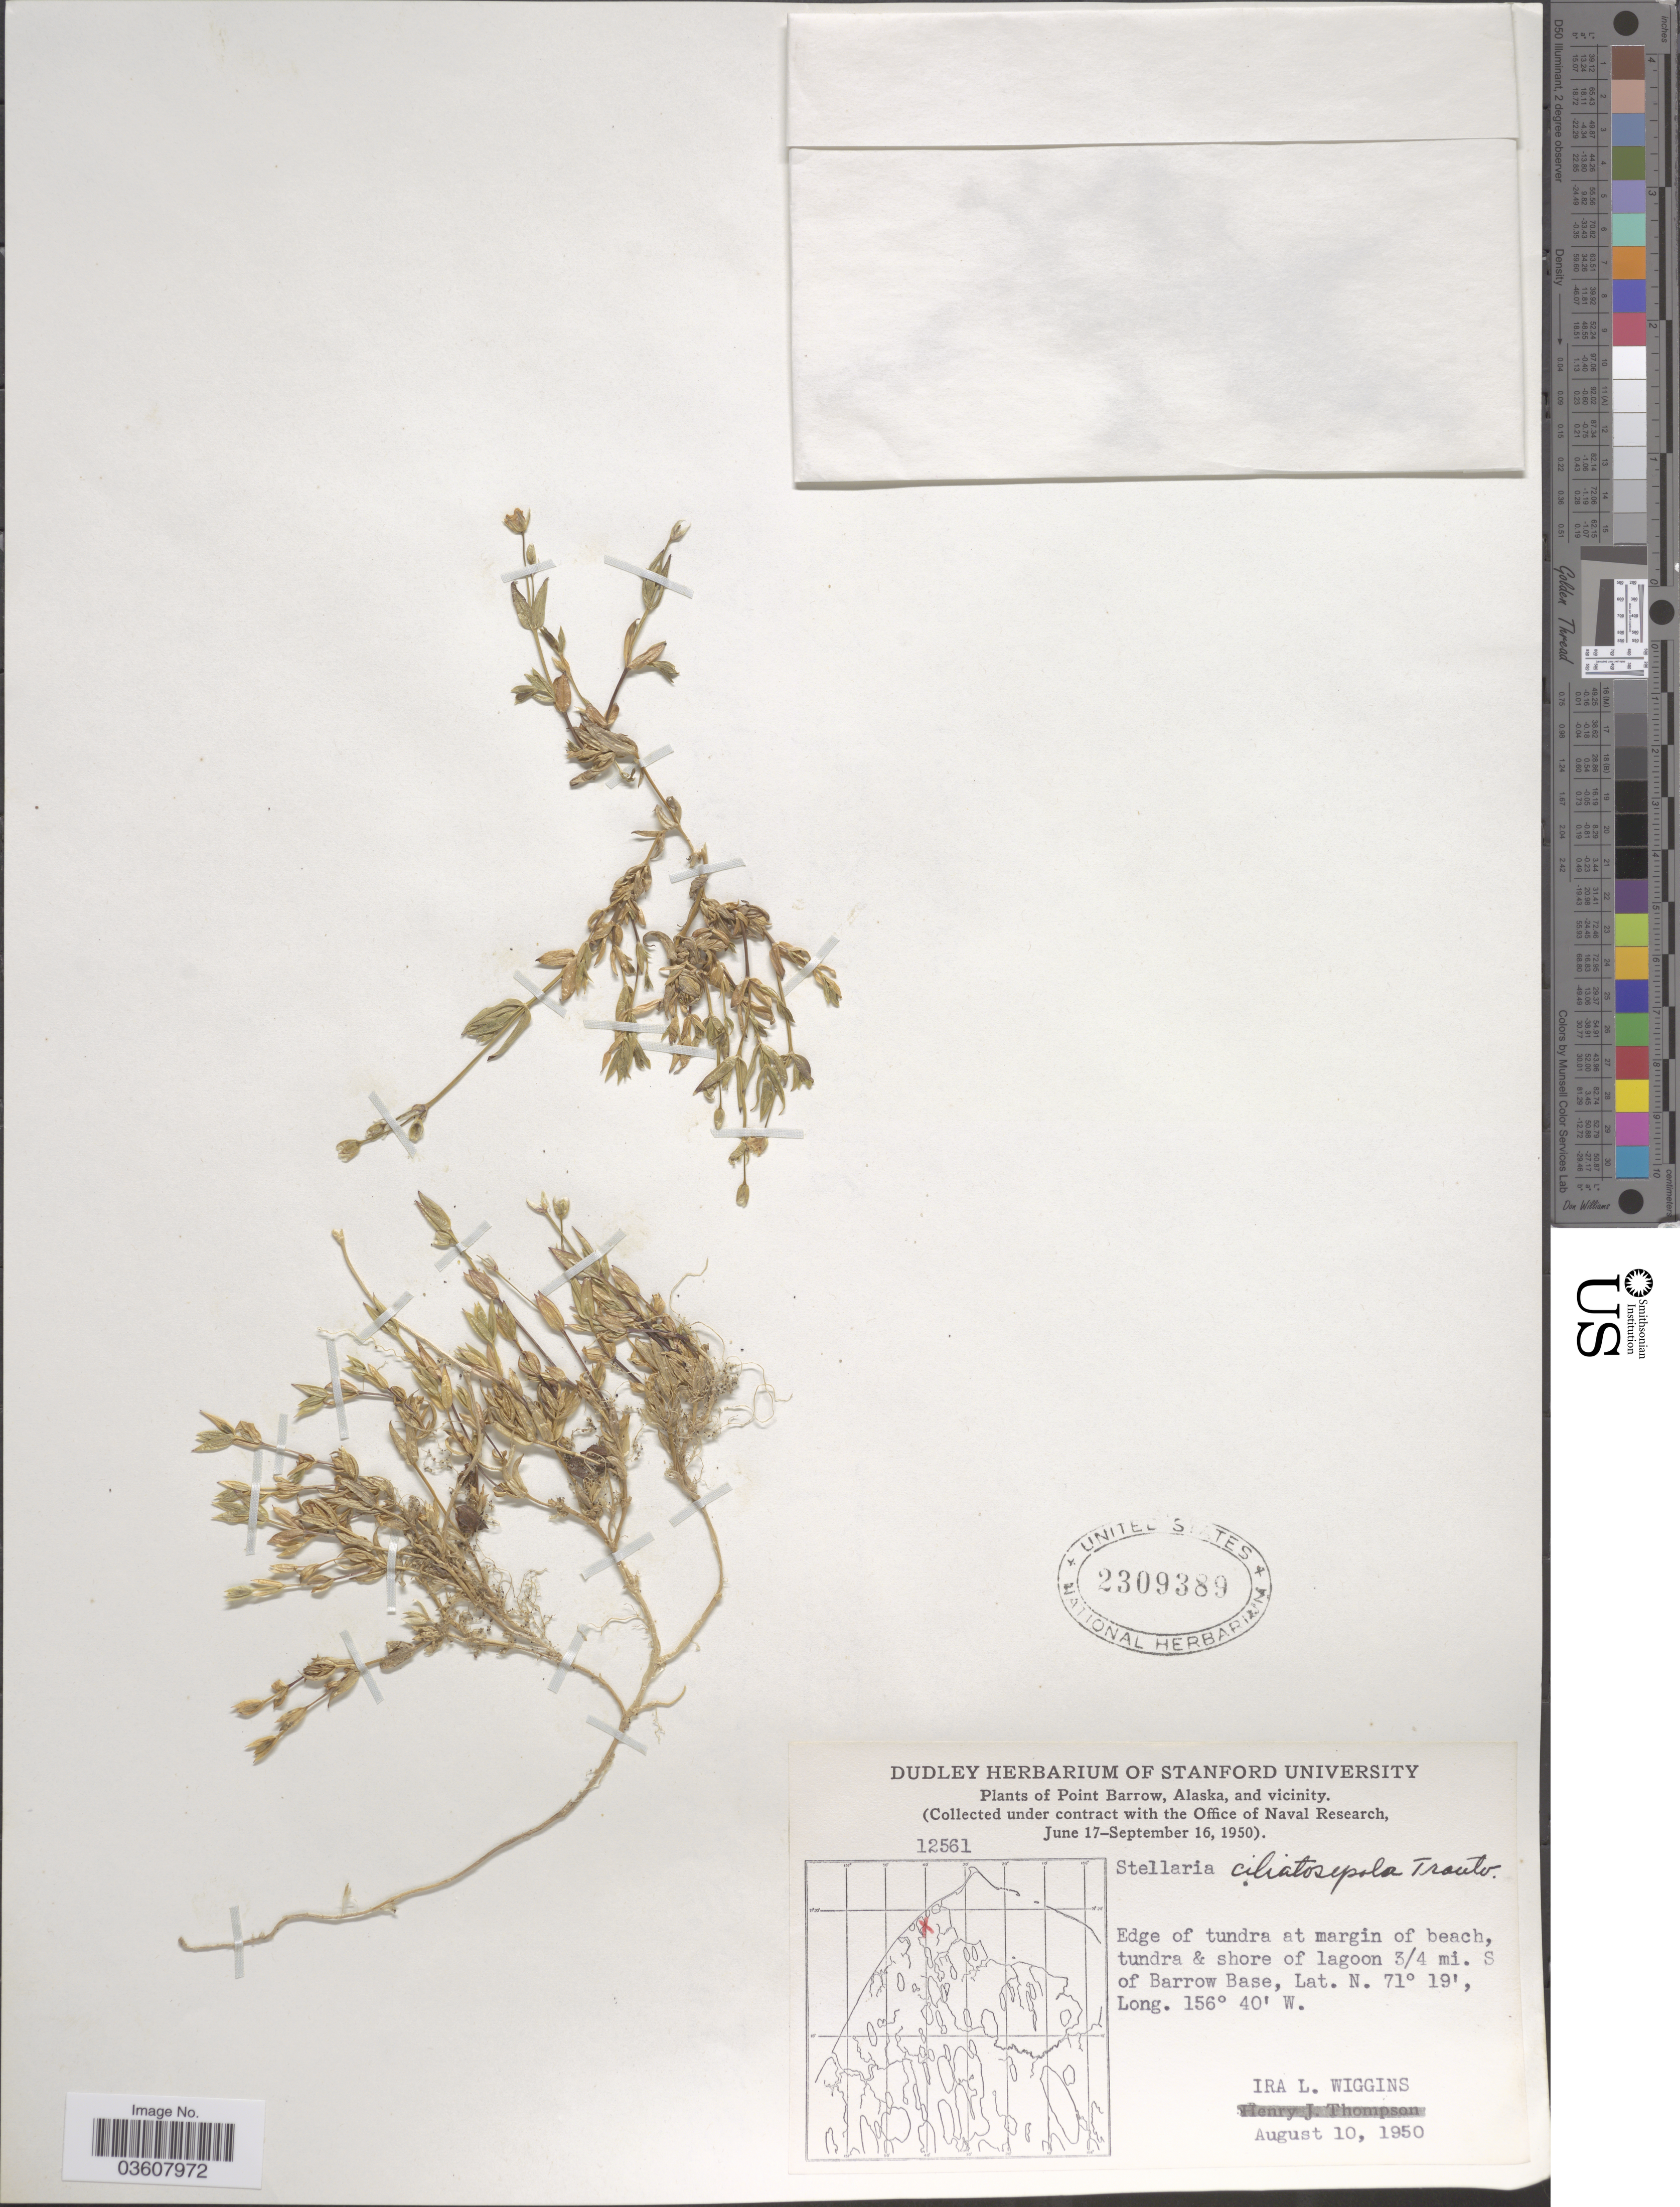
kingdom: Plantae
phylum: Tracheophyta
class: Magnoliopsida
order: Caryophyllales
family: Caryophyllaceae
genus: Stellaria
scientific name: Stellaria ciliatosepala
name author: Trautv.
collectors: I. L. Wiggins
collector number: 12561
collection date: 1950-08-10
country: United States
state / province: Alaska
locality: Point Barrow, Alaska, and vicinity. Edge of tundra at margin of beach, tundra & shore of lagoon 3/4 mi. S of Barrow Base.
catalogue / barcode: US 2309389